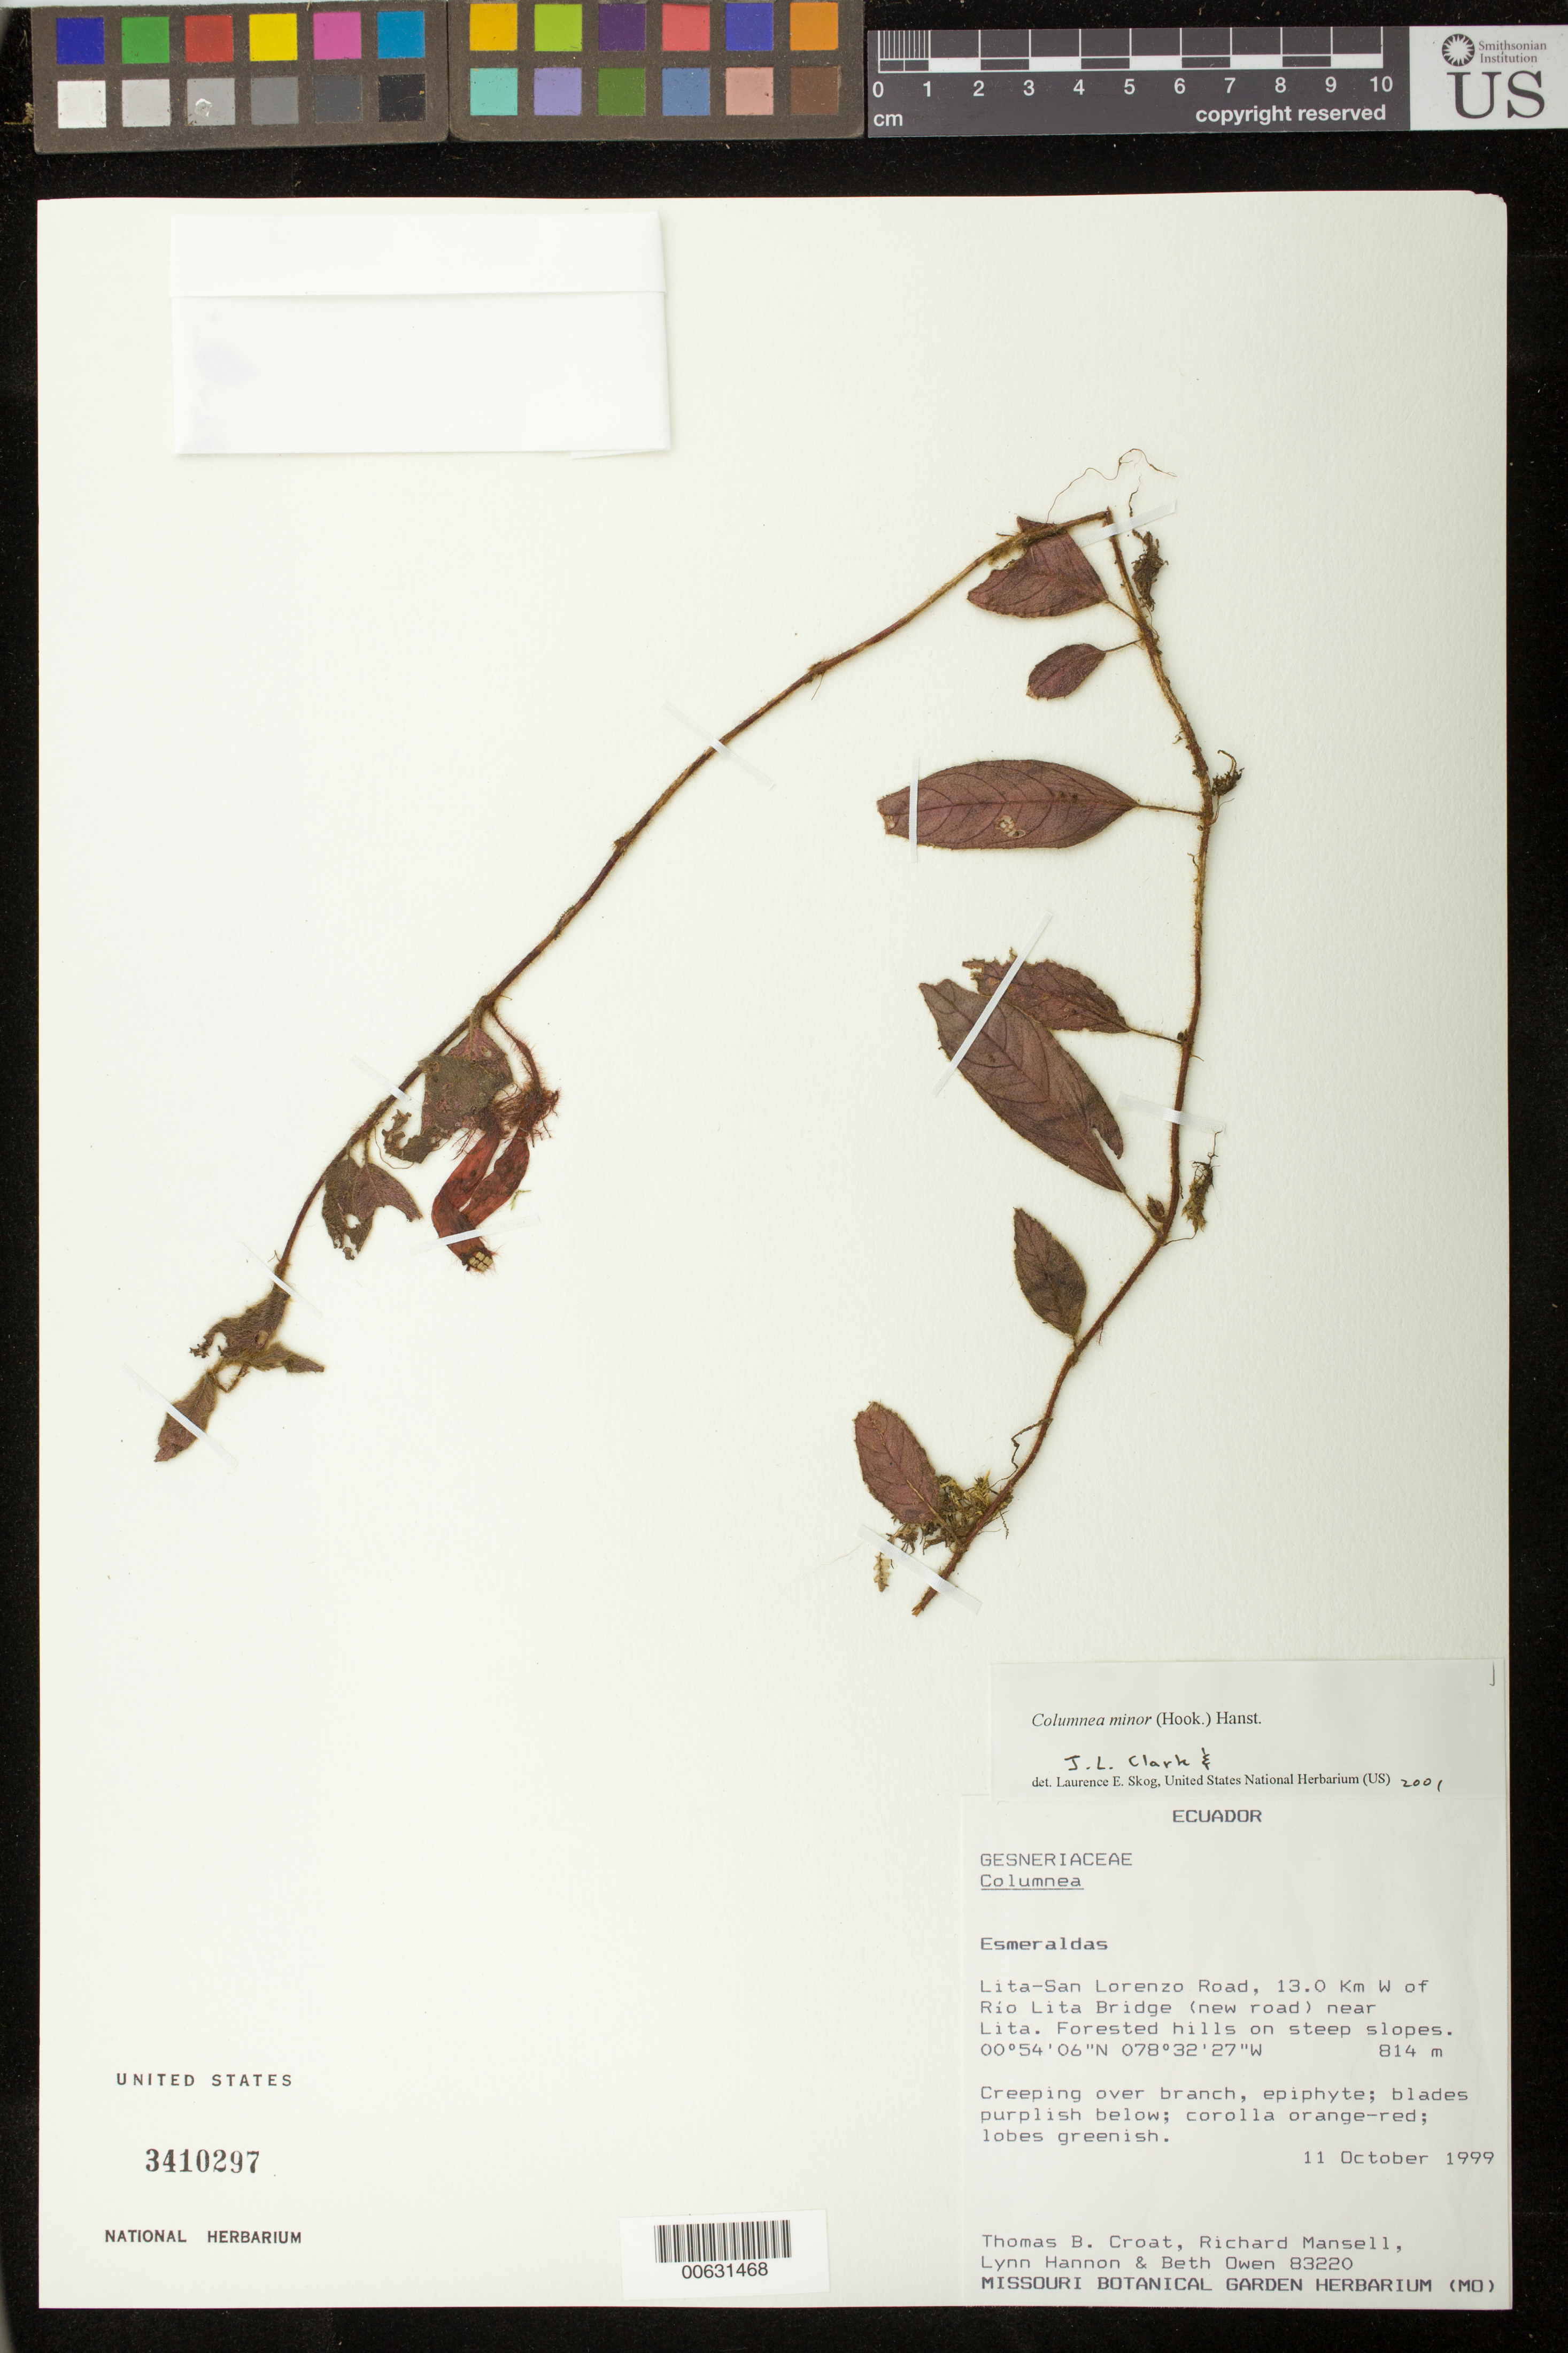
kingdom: Plantae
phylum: Tracheophyta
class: Magnoliopsida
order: Lamiales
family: Gesneriaceae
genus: Columnea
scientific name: Columnea minor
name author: (Hook.) Hanst.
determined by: Clark, J. L.; Skog, Laurence E.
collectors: T. B. Croat, R. Mansell, L. Hannon & B. Owen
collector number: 83220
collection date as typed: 11 Oct 1999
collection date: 1999-10-11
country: Ecuador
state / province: Esmeraldas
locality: Lita-San Lorenzo Road, 13.0 km W of Río Lita Bridge (new road) near Lita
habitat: Forested hills on steep slopes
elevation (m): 814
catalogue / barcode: US 3410297